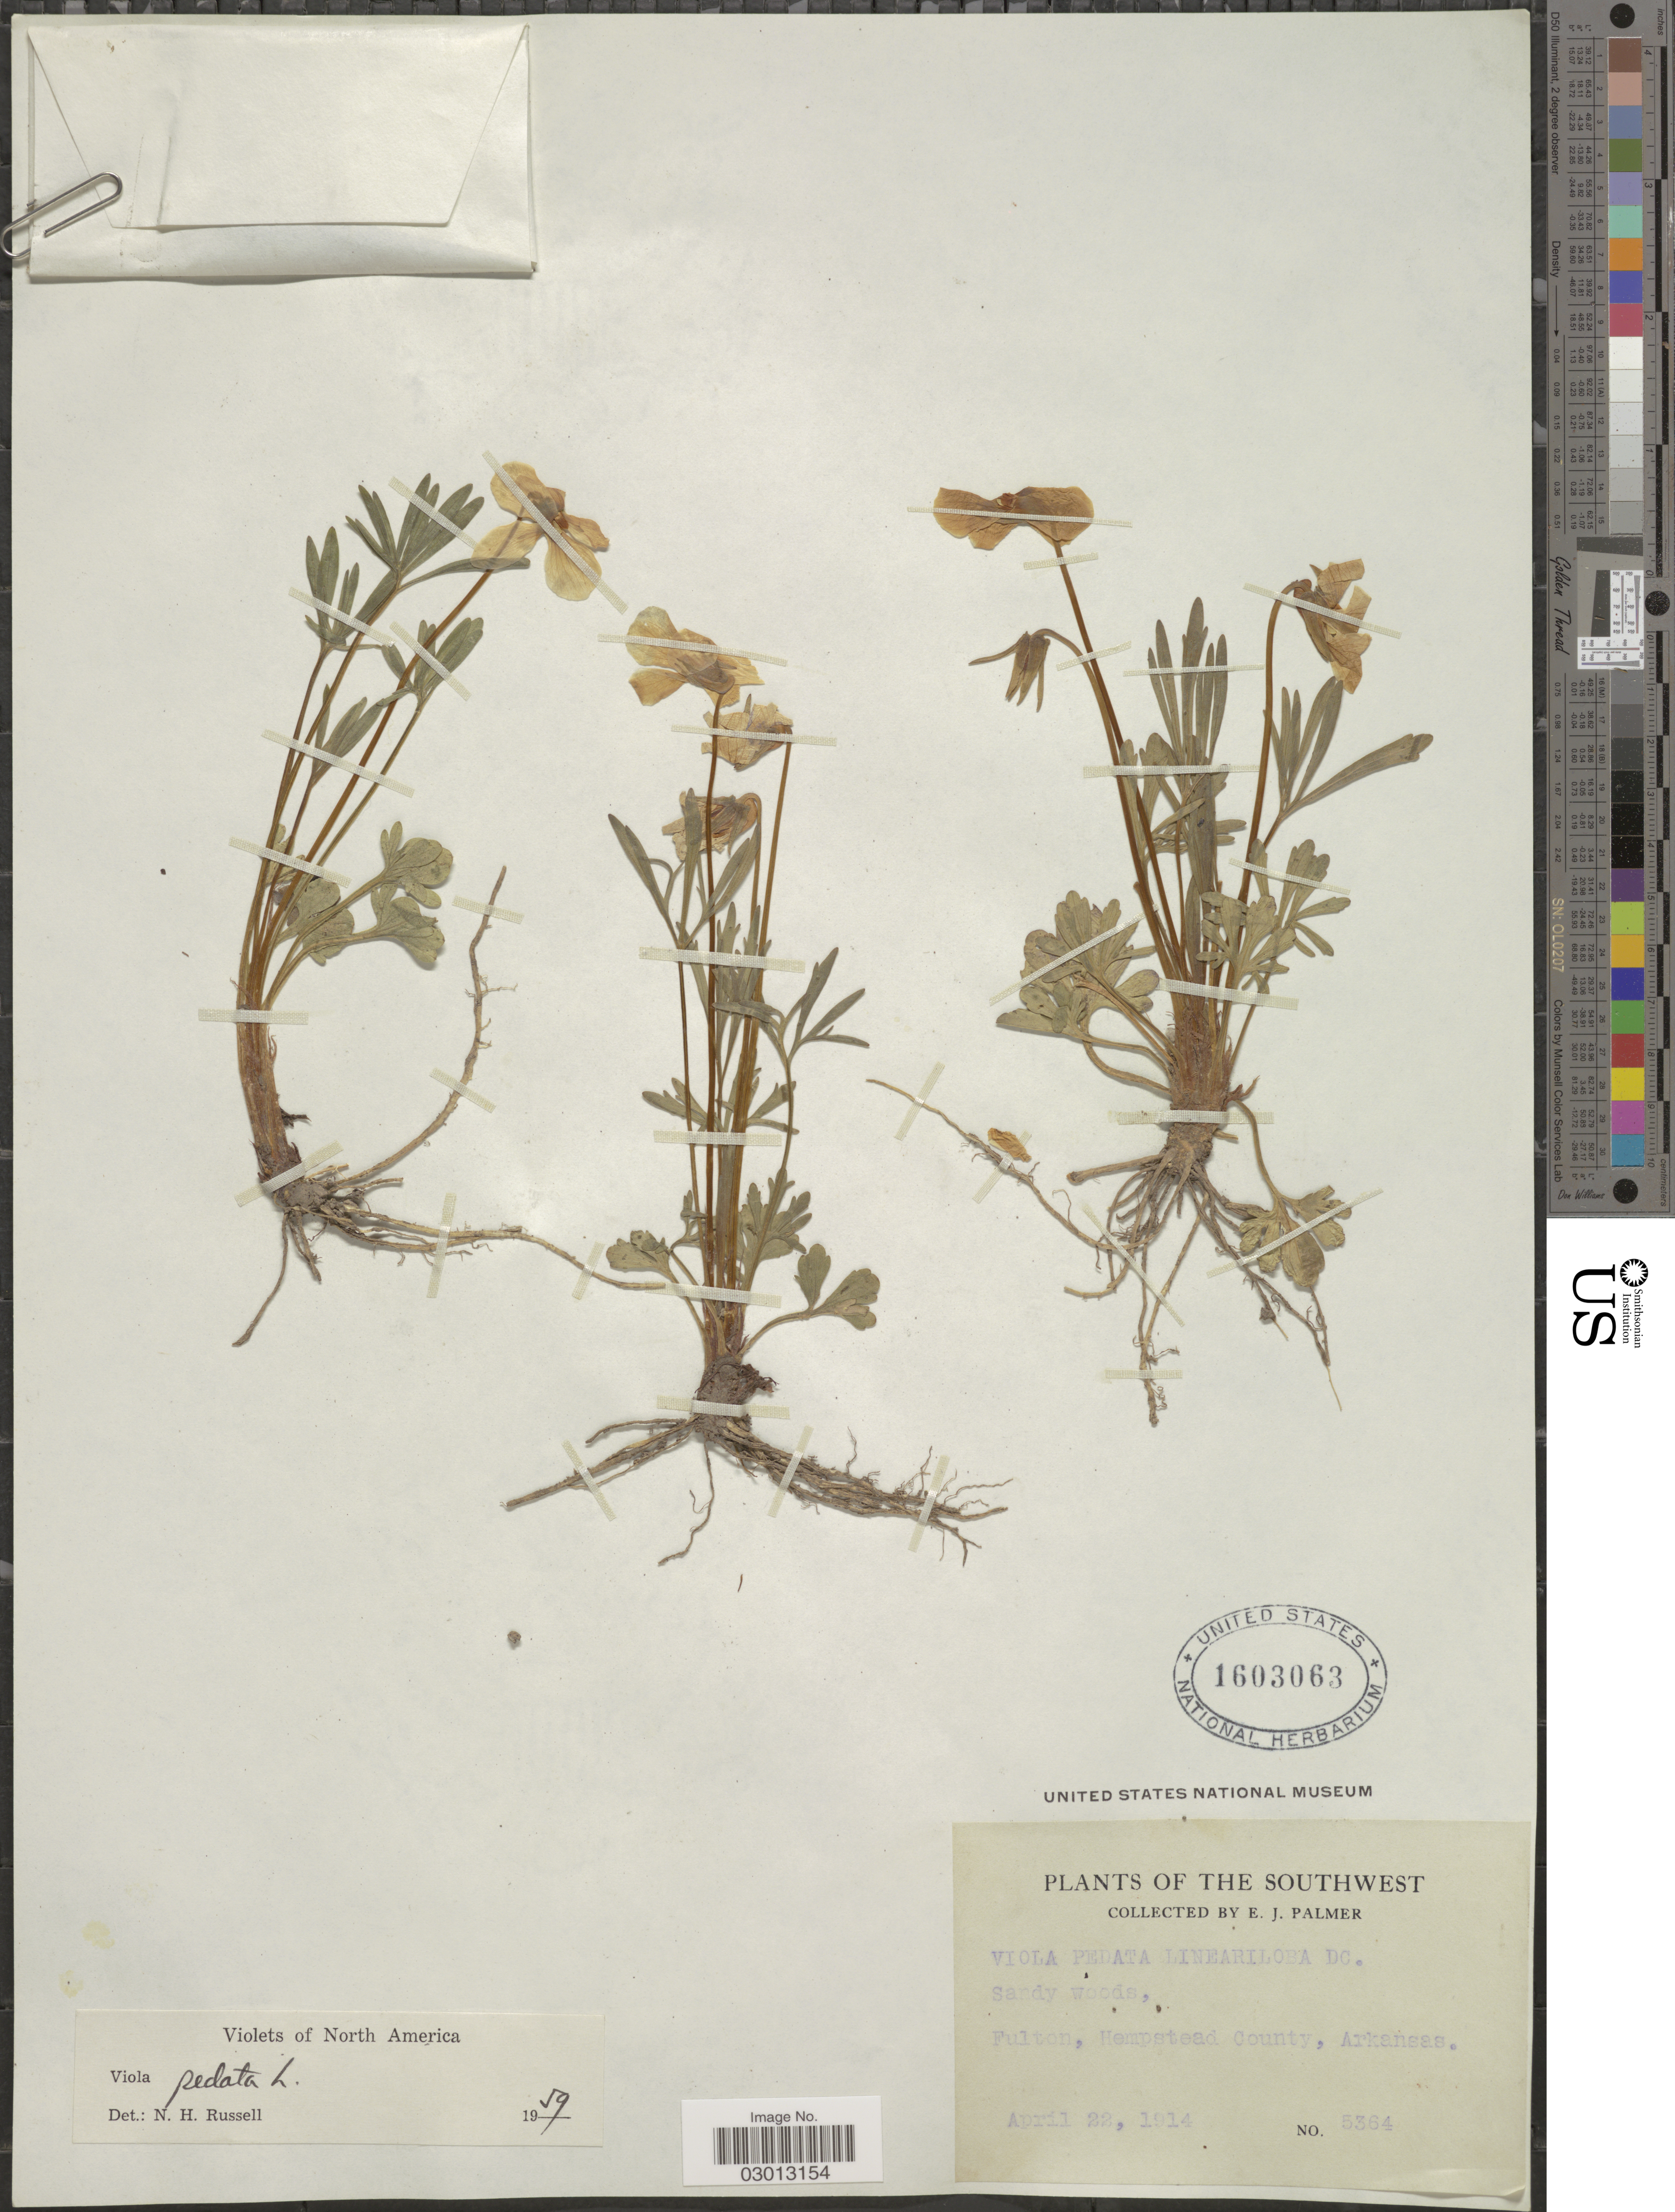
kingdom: Plantae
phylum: Tracheophyta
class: Magnoliopsida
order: Malpighiales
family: Violaceae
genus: Viola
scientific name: Viola pedata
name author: L.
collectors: E. J. Palmer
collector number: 5364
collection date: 1914-04-22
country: United States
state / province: Arkansas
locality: Southwest. Fulton, Hempstead County.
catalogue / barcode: US 1603063